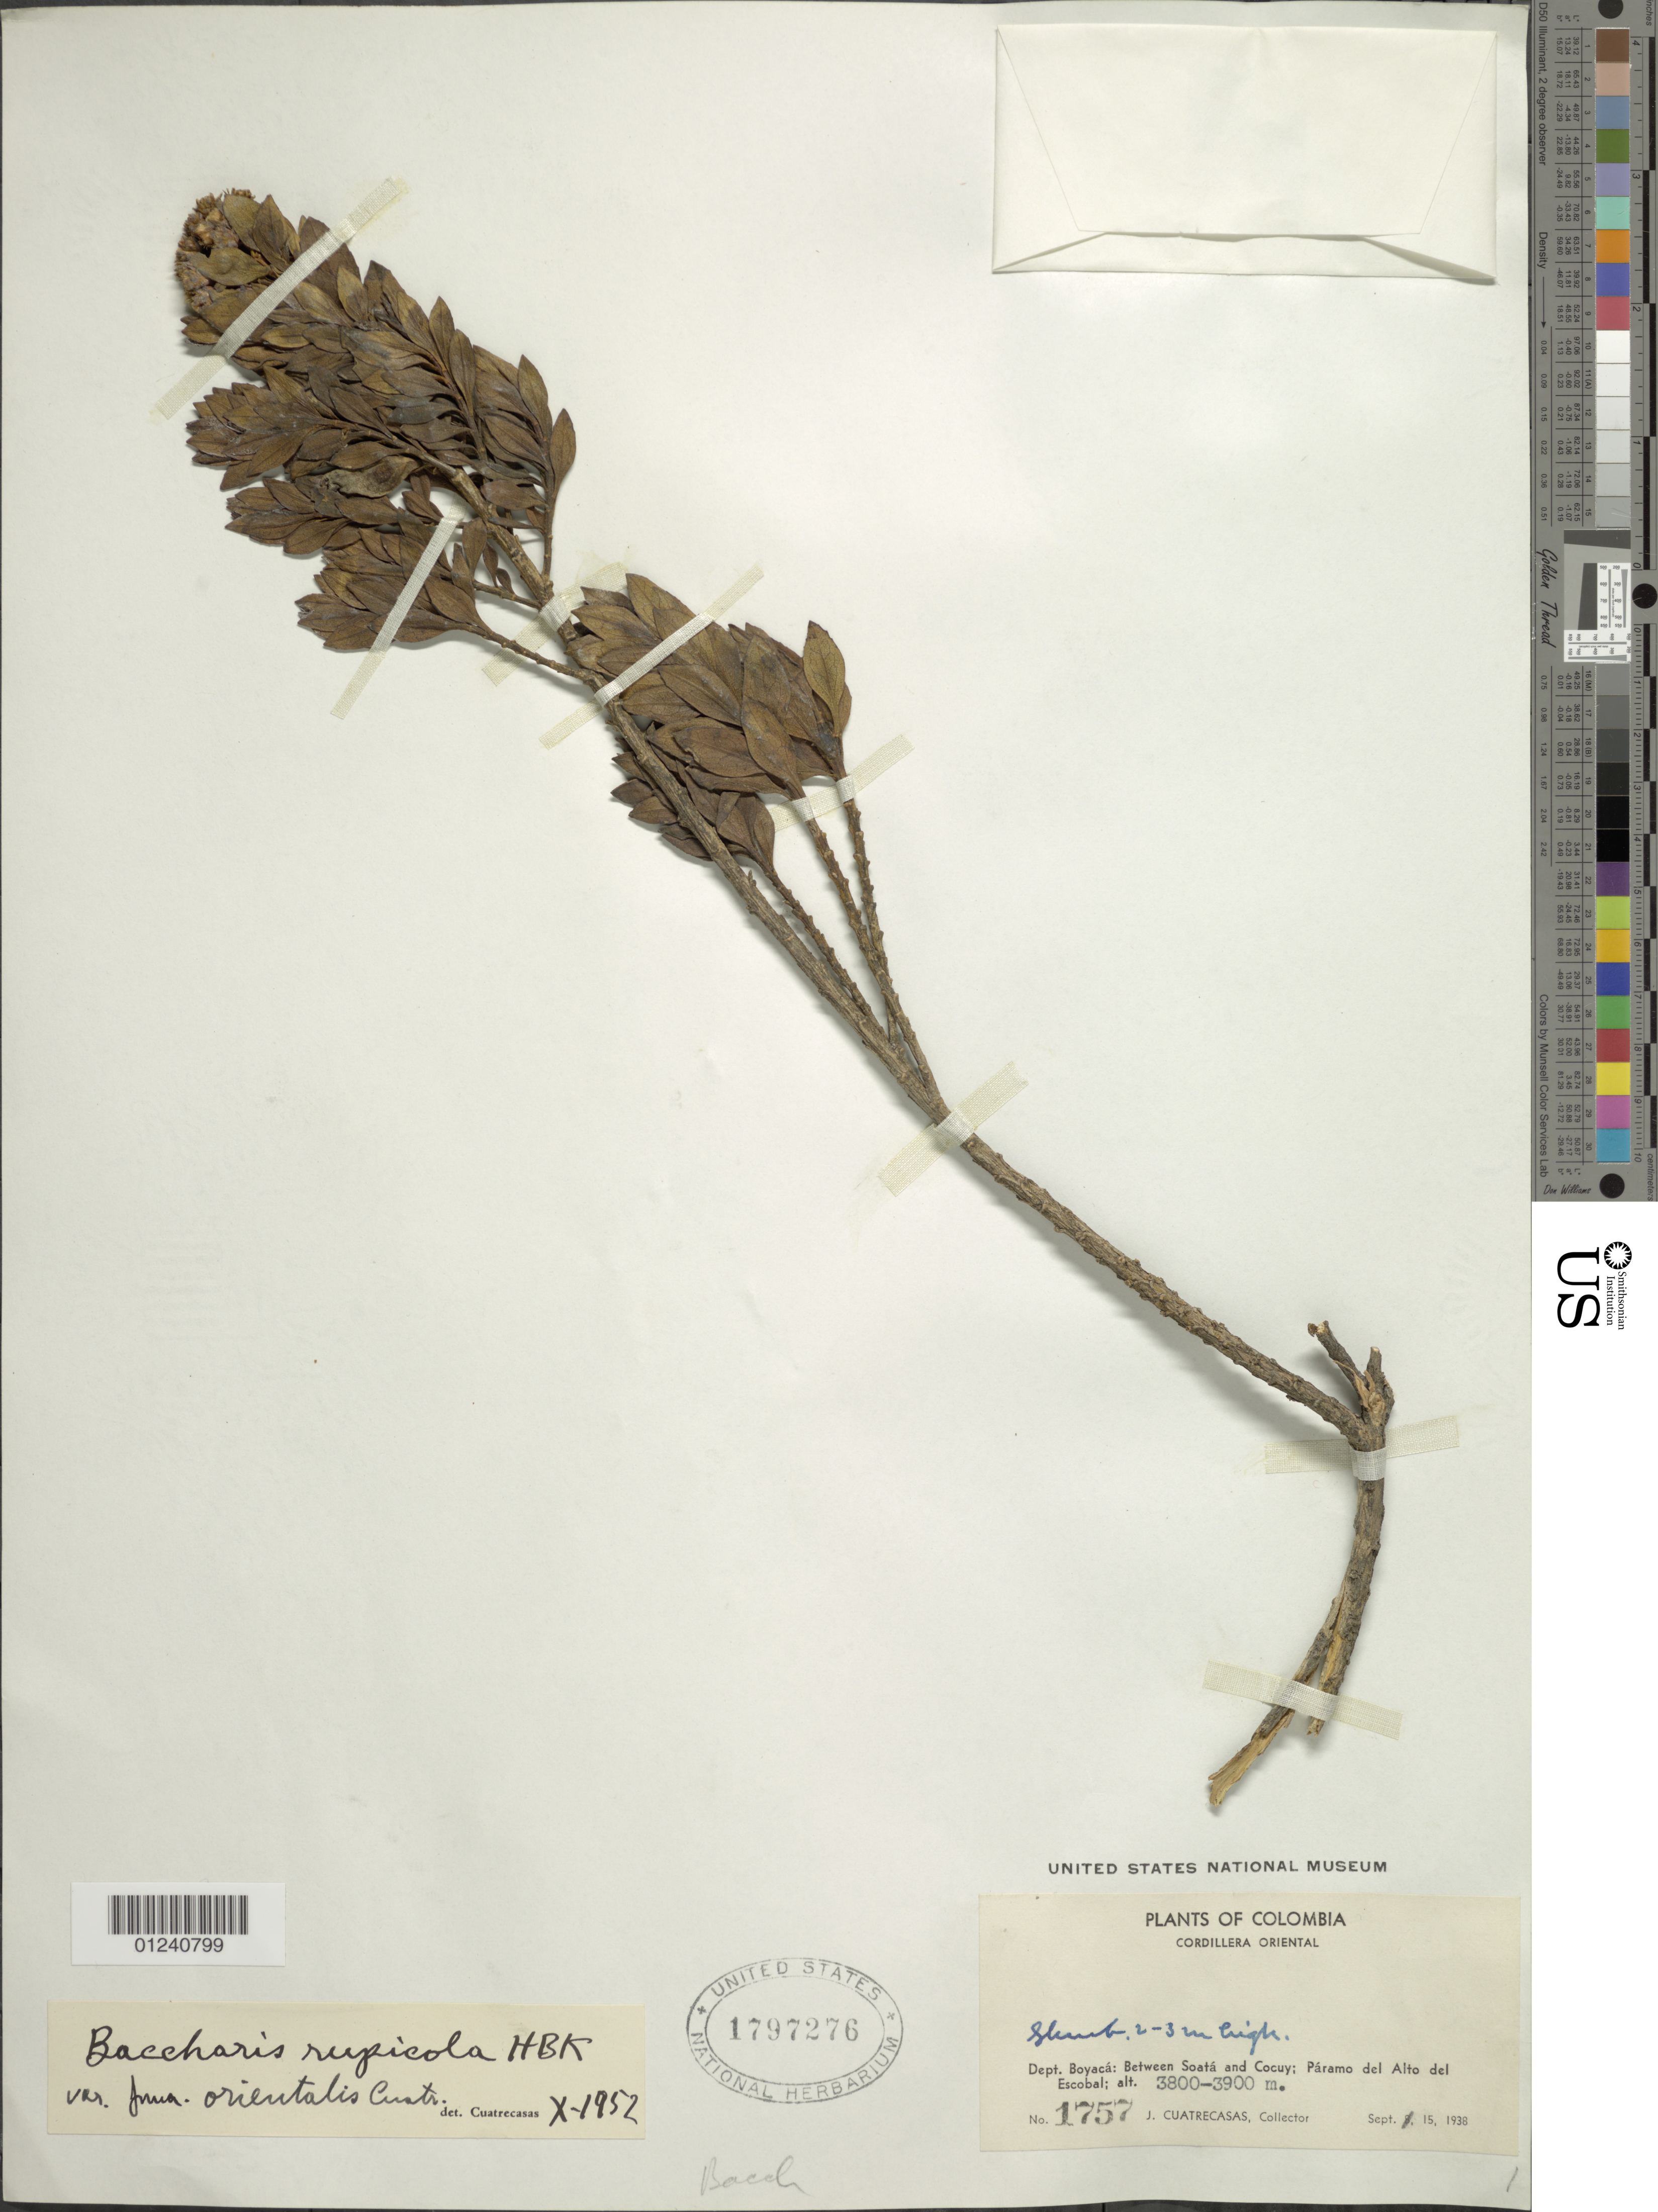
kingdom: Plantae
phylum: Tracheophyta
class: Magnoliopsida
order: Asterales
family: Asteraceae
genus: Baccharis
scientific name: Baccharis rupicola var. orientalis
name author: Cuatrec.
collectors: J. Cuatrecasas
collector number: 1757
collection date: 1938-09-15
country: Colombia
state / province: Boyacá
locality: Between Soata and Cocuy; Paramo del Alto del Escobal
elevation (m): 3800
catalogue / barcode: US 1797276